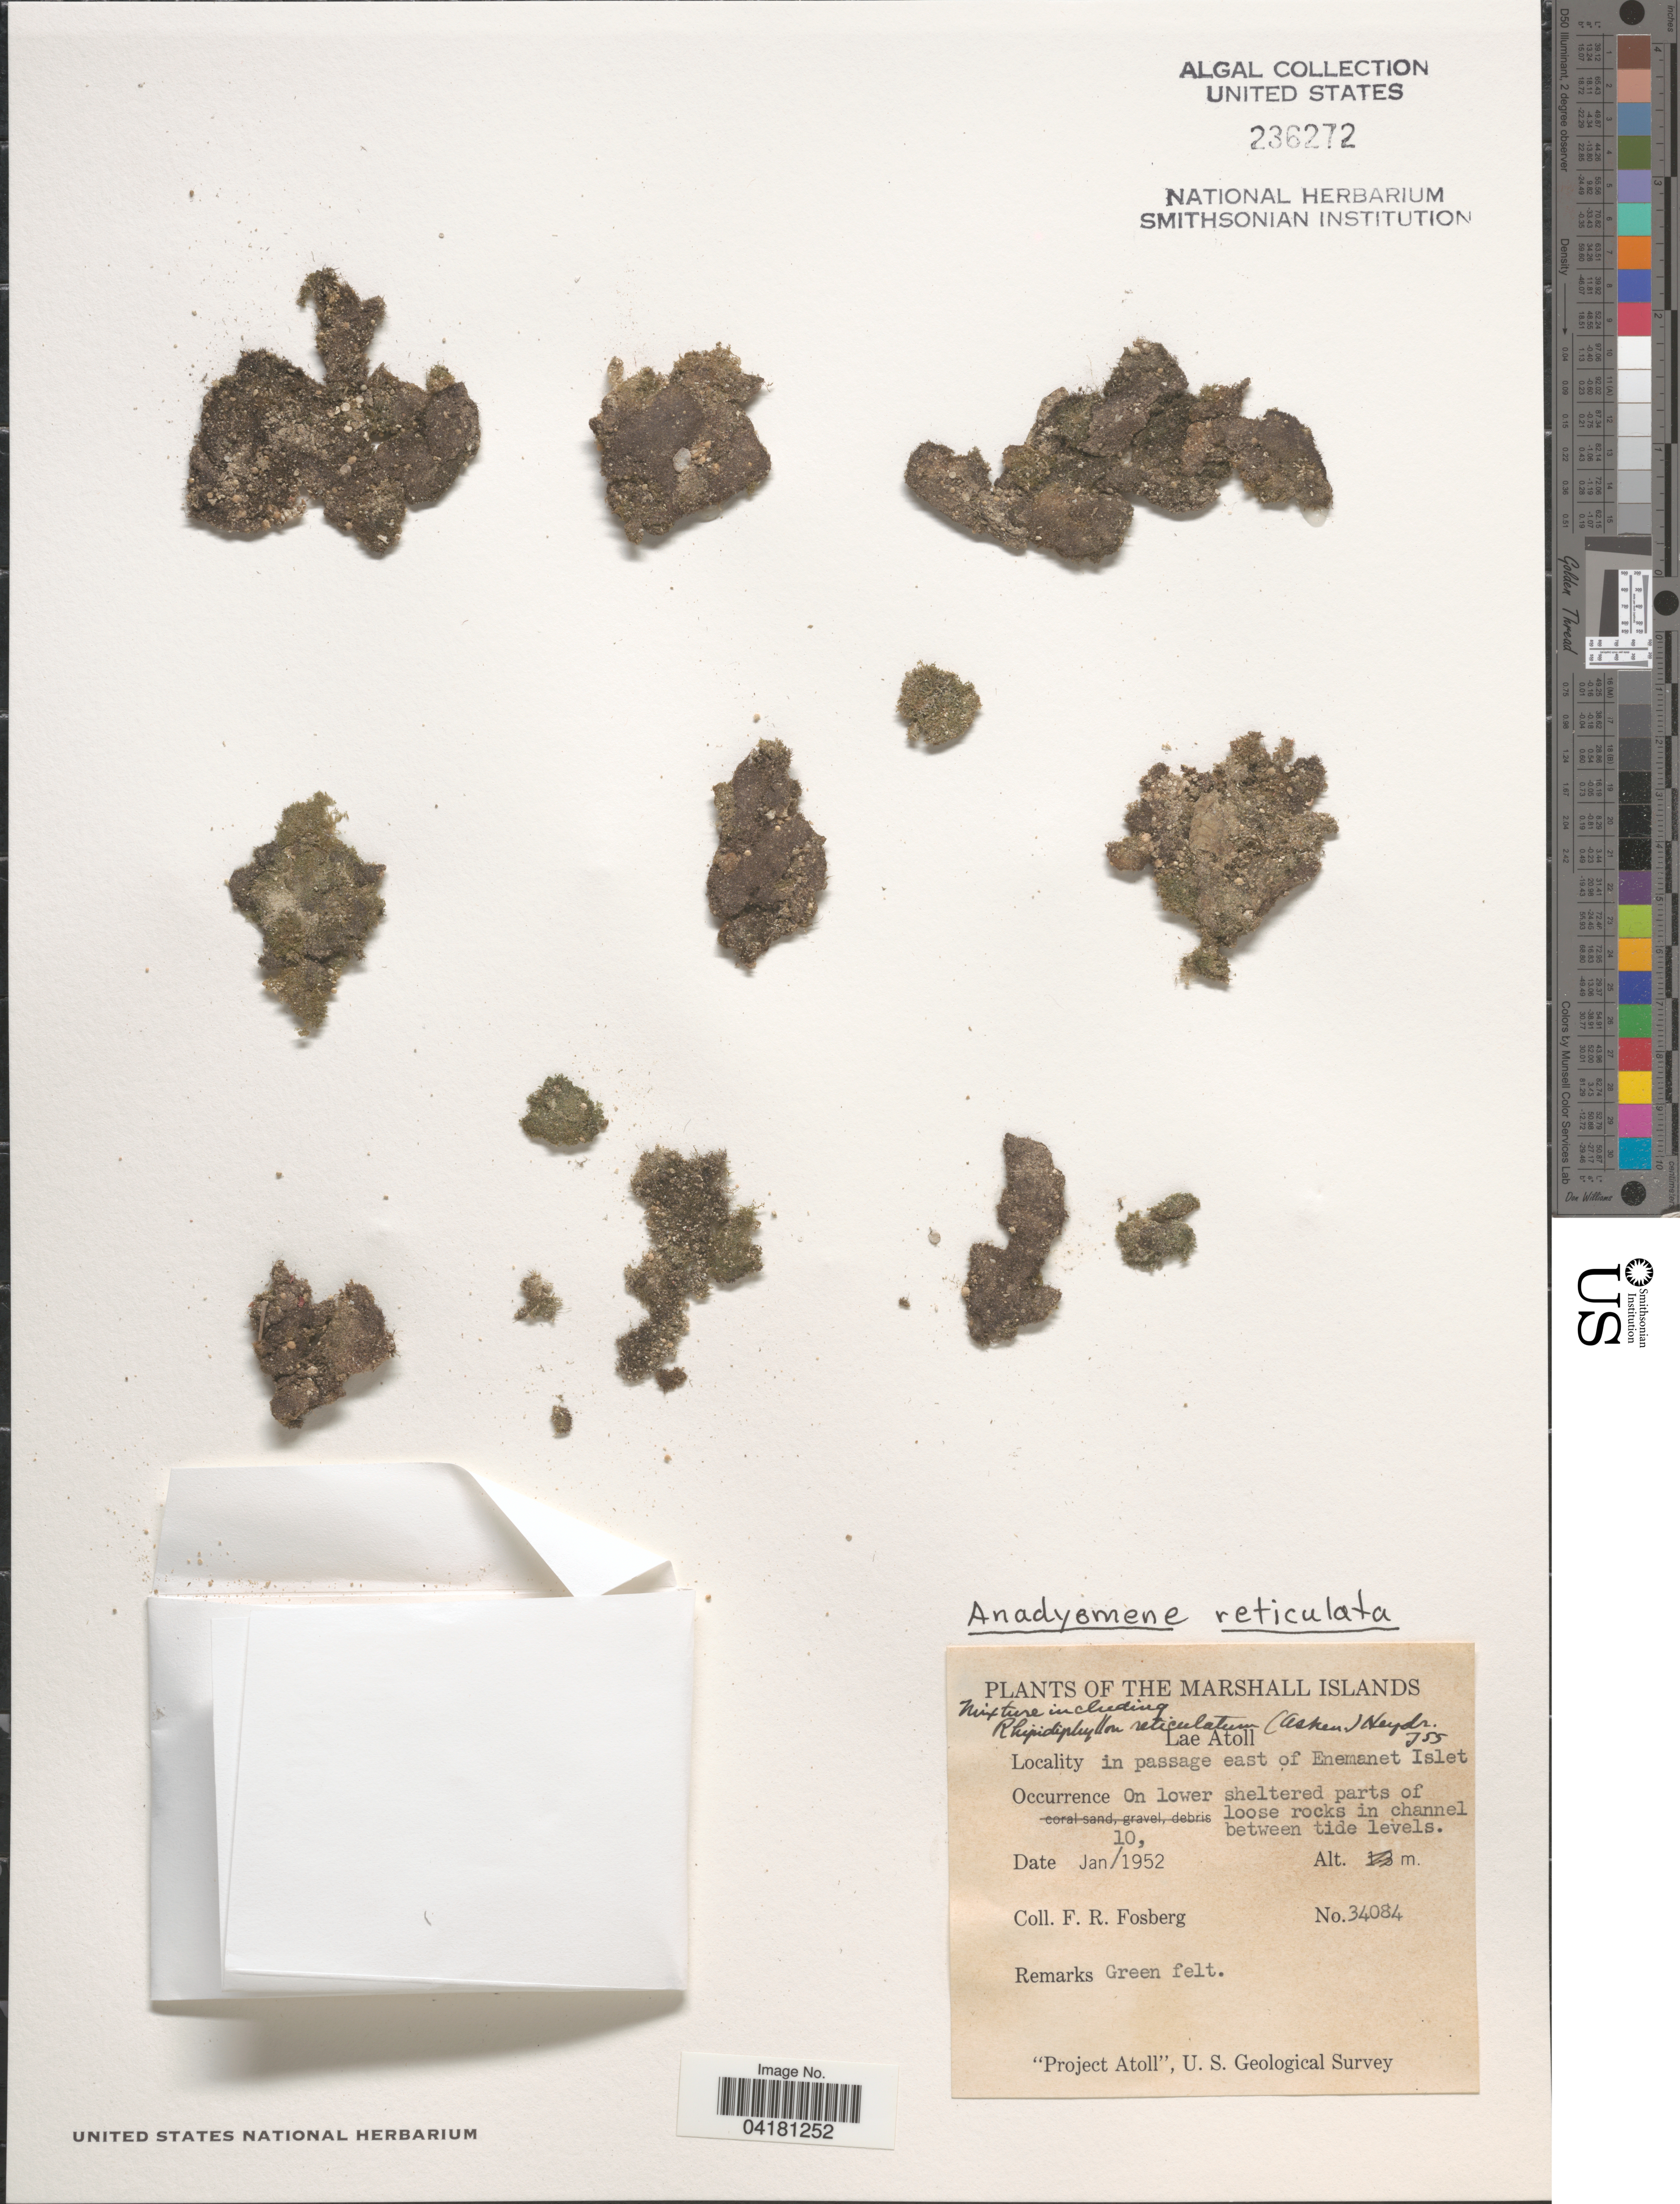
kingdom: Plantae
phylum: Chlorophyta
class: Ulvophyceae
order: Cladophorales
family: Anadyomenaceae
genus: Anadyomene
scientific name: Anadyomene reticulata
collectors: F. R. Fosberg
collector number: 34084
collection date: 1952-01-10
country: Marshall Islands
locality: Lae Atoll. In passage east of Enemanet Islet. "Project Atoll", U. S. Geological Survey.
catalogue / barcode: US 236272